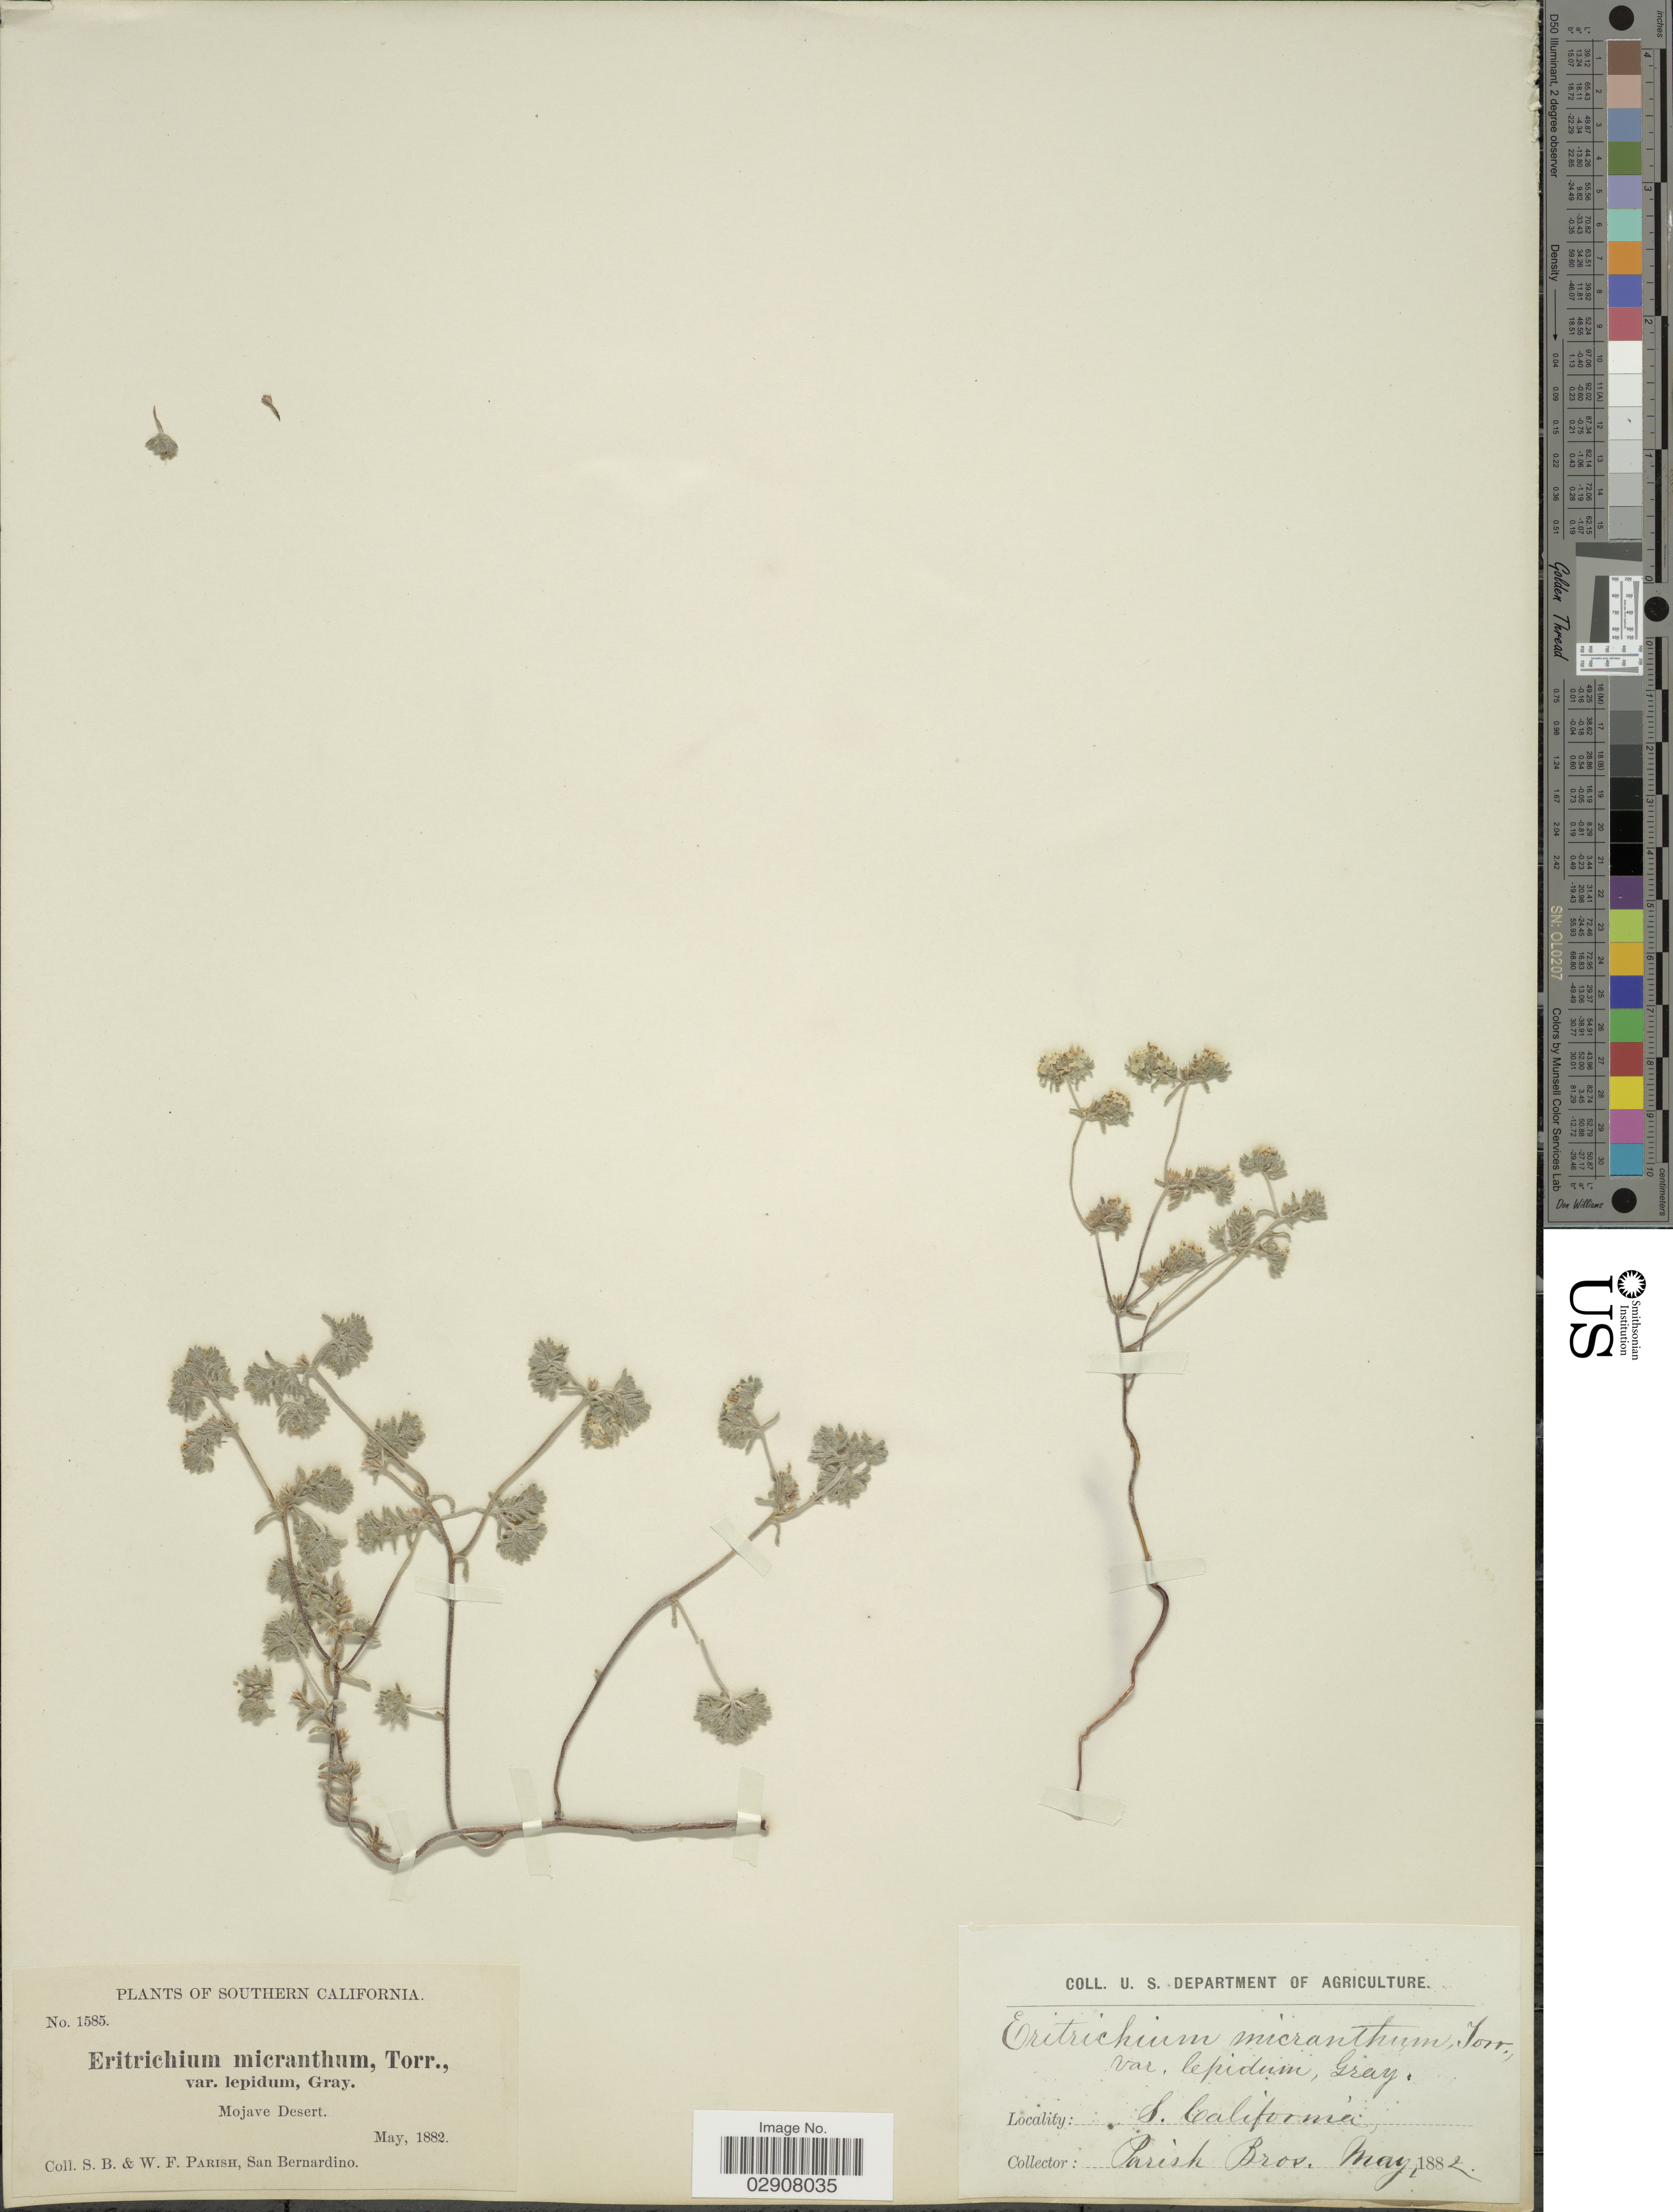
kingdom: Plantae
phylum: Tracheophyta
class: Magnoliopsida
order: Boraginales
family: Boraginaceae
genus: Cryptantha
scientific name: Cryptantha micrantha var. lepida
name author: (A. Gray) I.M. Johnst.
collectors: Parish Bros.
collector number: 1585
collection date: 1882-05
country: United States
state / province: California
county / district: San Bernardino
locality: Southern California, Mojave Desert.